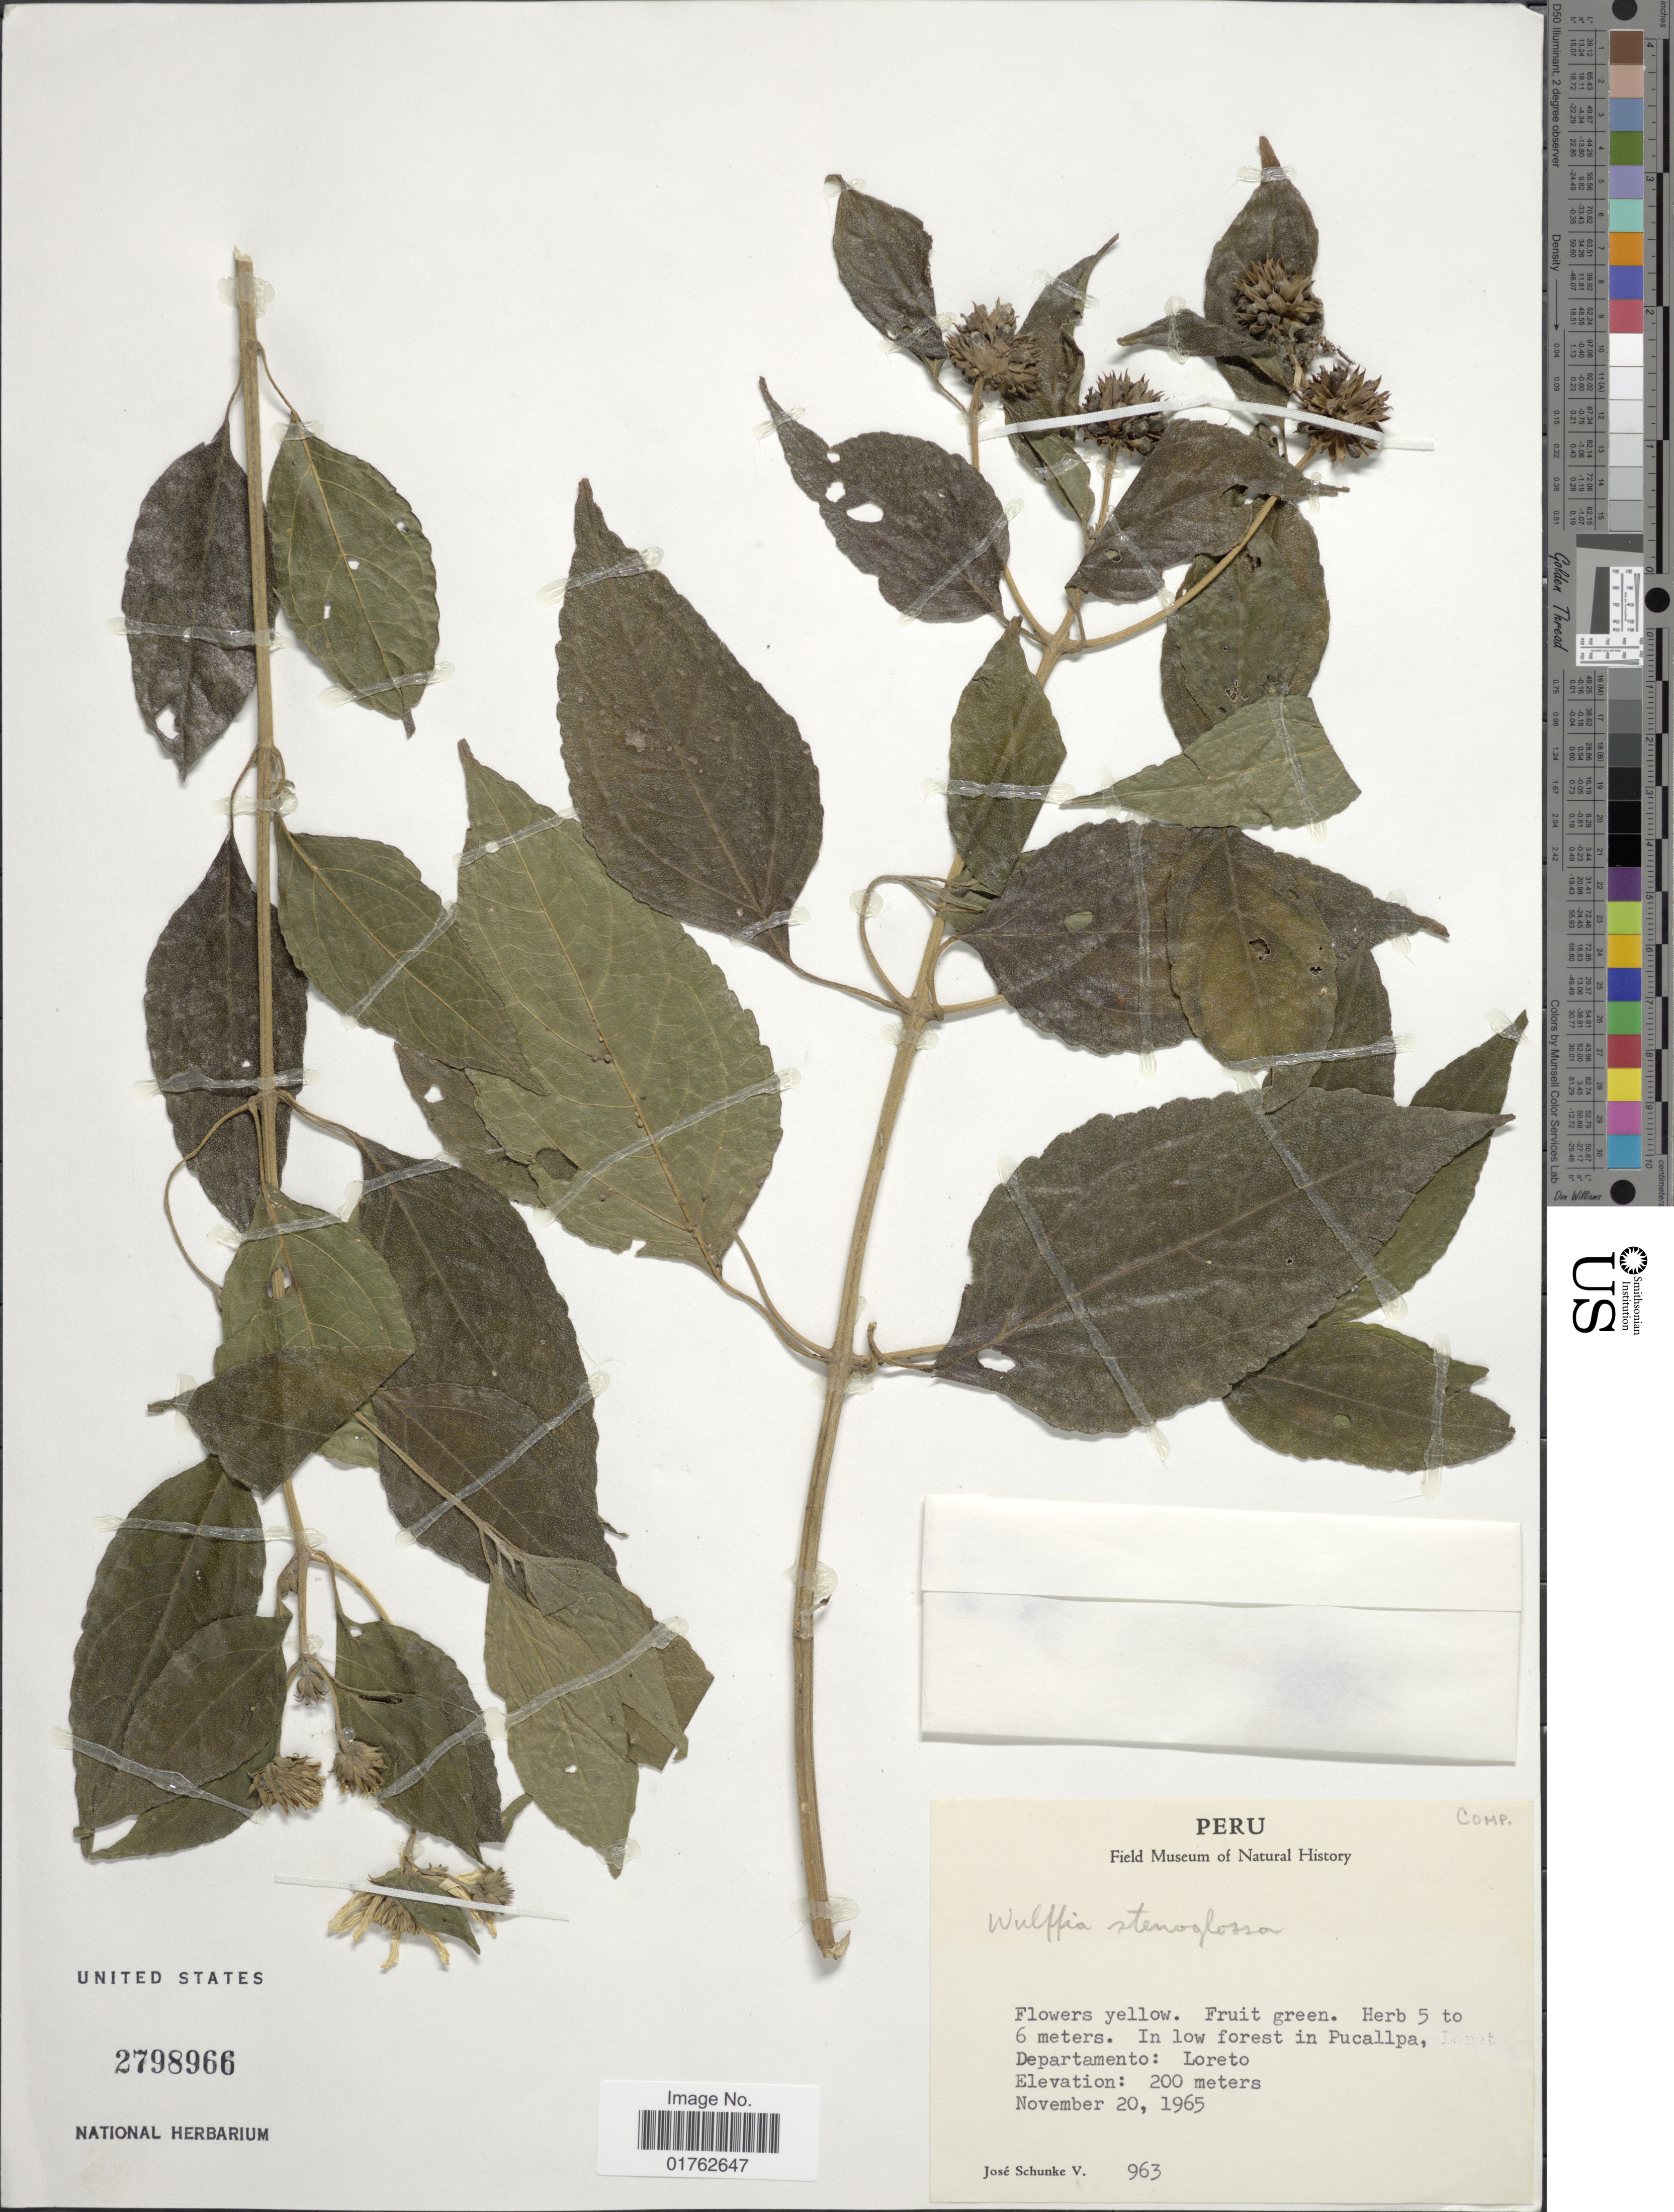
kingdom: Plantae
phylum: Tracheophyta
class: Magnoliopsida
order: Asterales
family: Asteraceae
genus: Wulffia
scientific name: Wulffia baccata var. baccata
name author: (L.) Kuntze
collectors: J. Schunke Vigo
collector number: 963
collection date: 1965-11-20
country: Peru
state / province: Loreto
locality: In low forest in Pucallpa, Departamento: Loreto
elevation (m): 200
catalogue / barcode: US 2798966